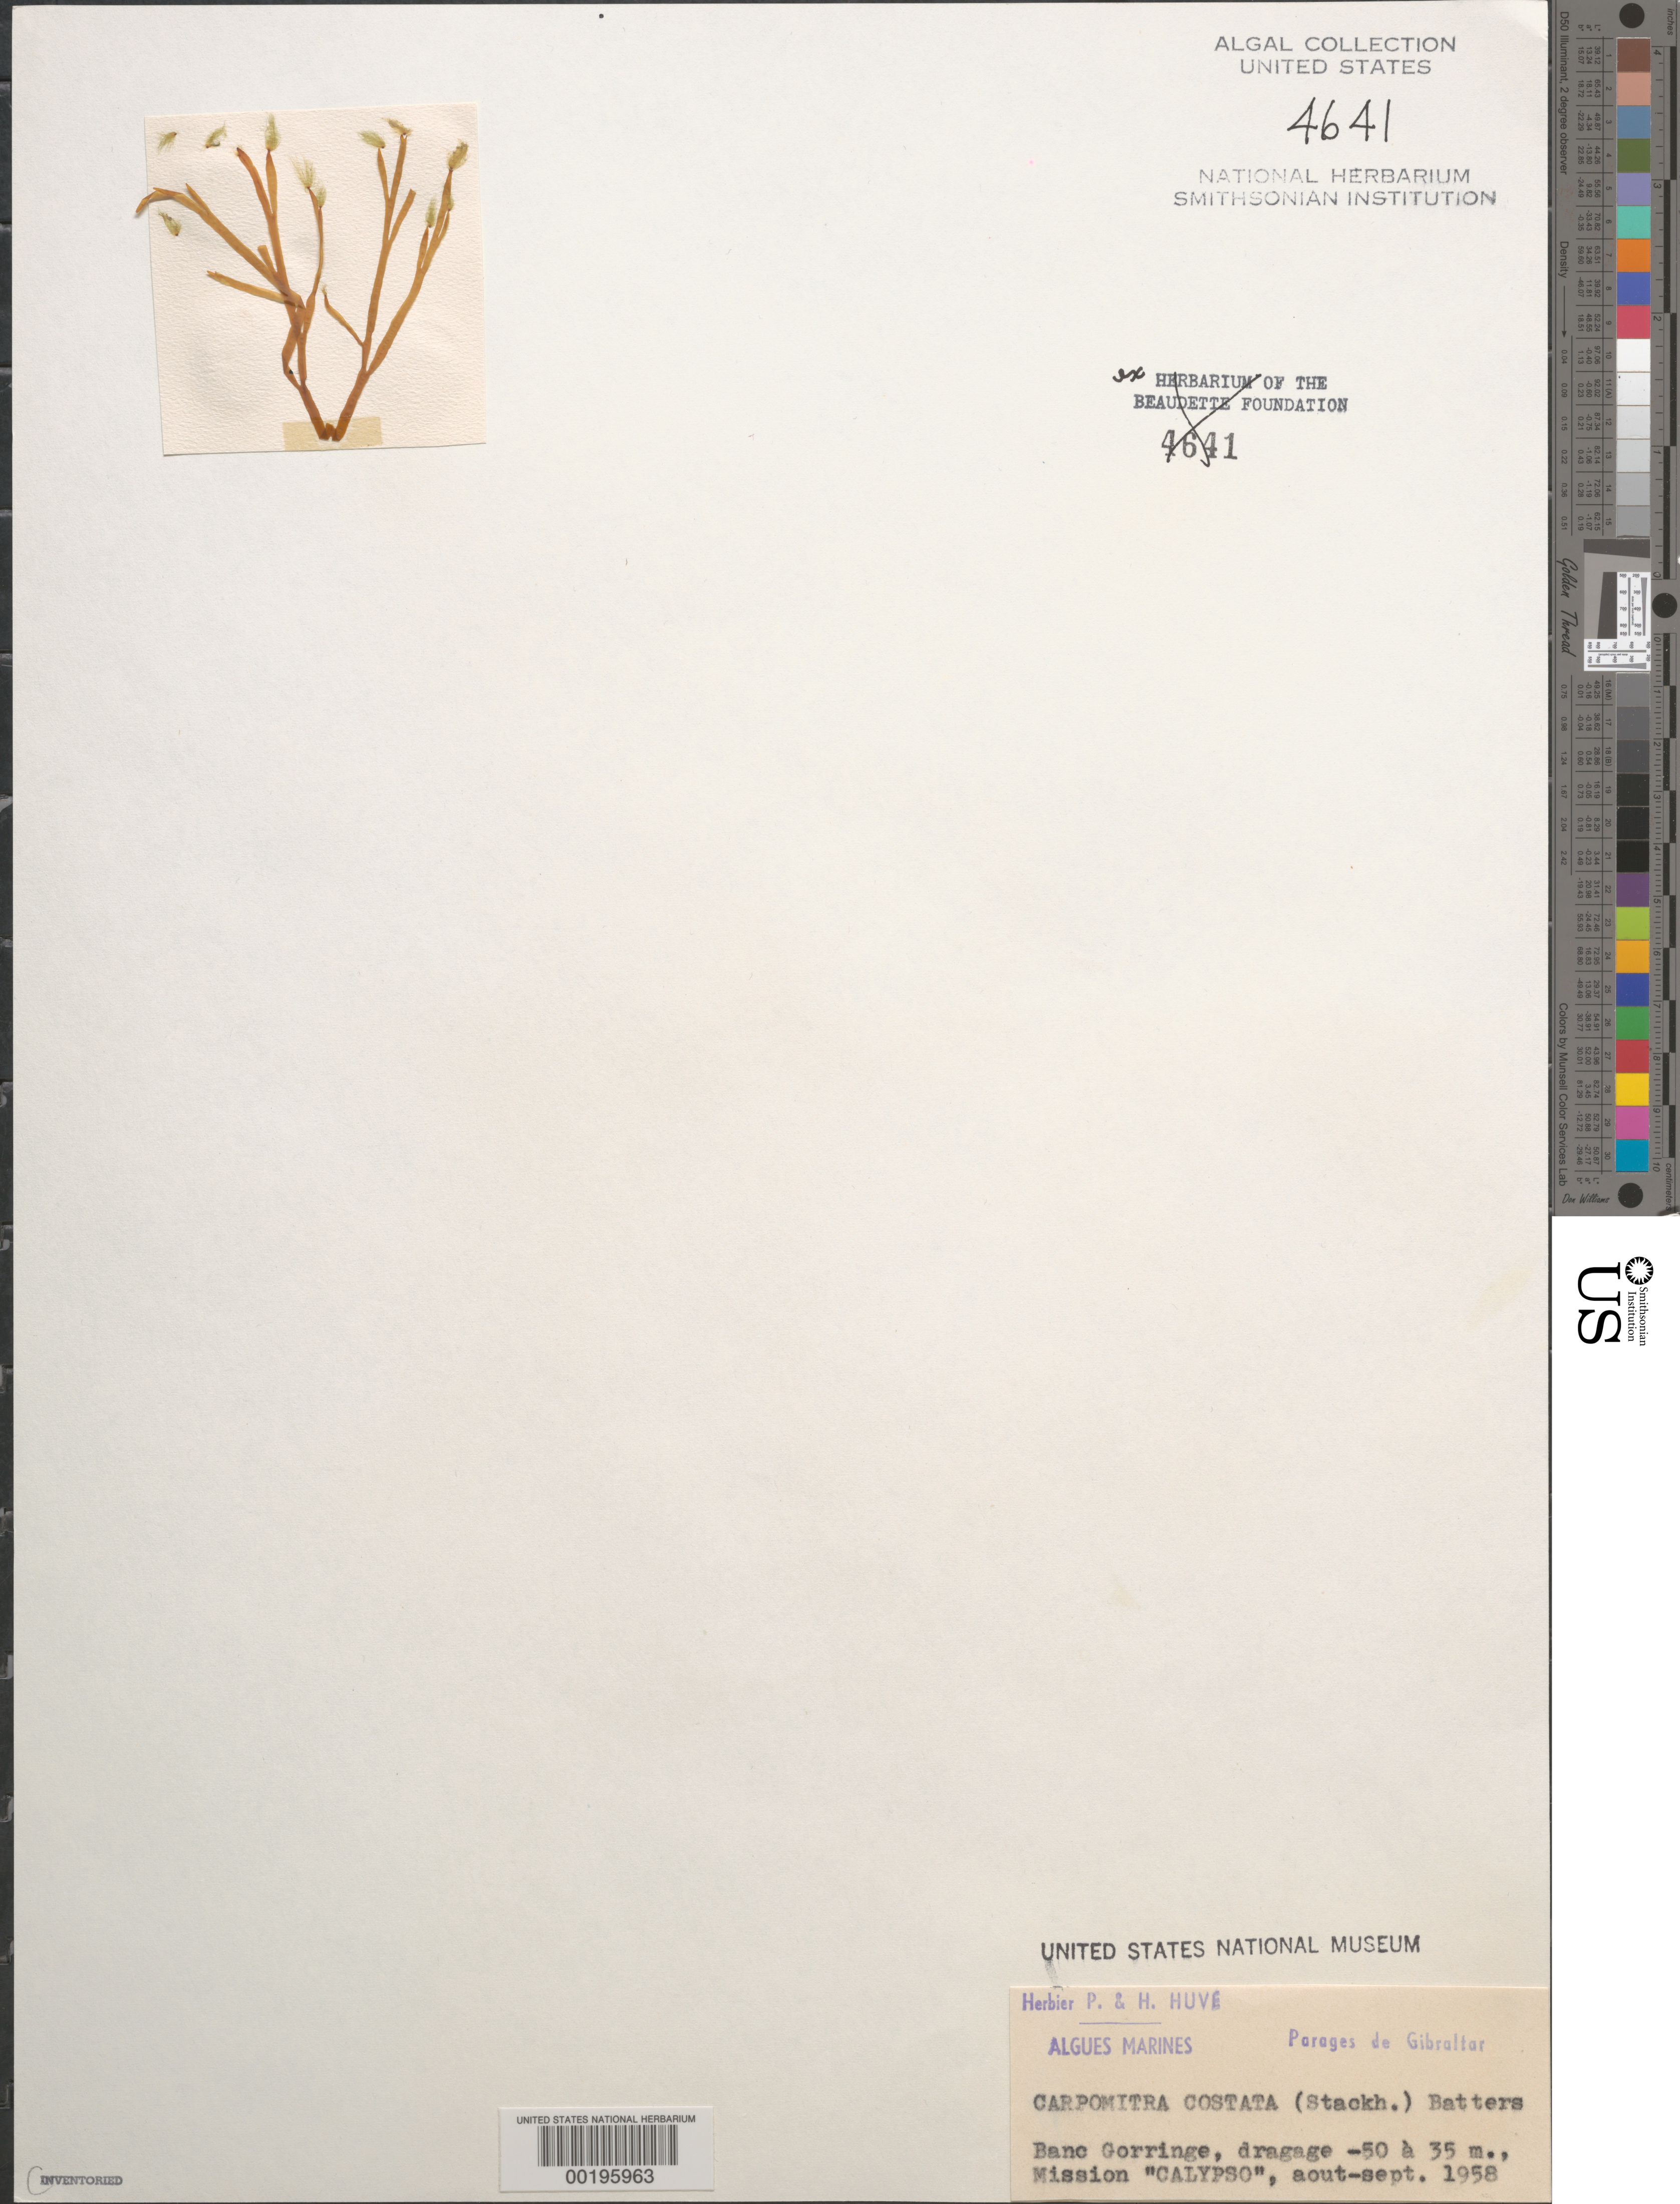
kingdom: Chromista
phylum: Ochrophyta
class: Phaeophyceae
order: Sporochnales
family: Sporochnaceae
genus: Carpomitra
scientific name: Carpomitra costata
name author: (Stackh.) Batters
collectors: P. Huve & H. Huve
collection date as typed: Aug 1958 to -- Sep 1958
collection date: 1958-08/1958-09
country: Spain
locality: Banc Goringe, Strait of Gibraltar (Parages de Gibraltar)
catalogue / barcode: US 4641